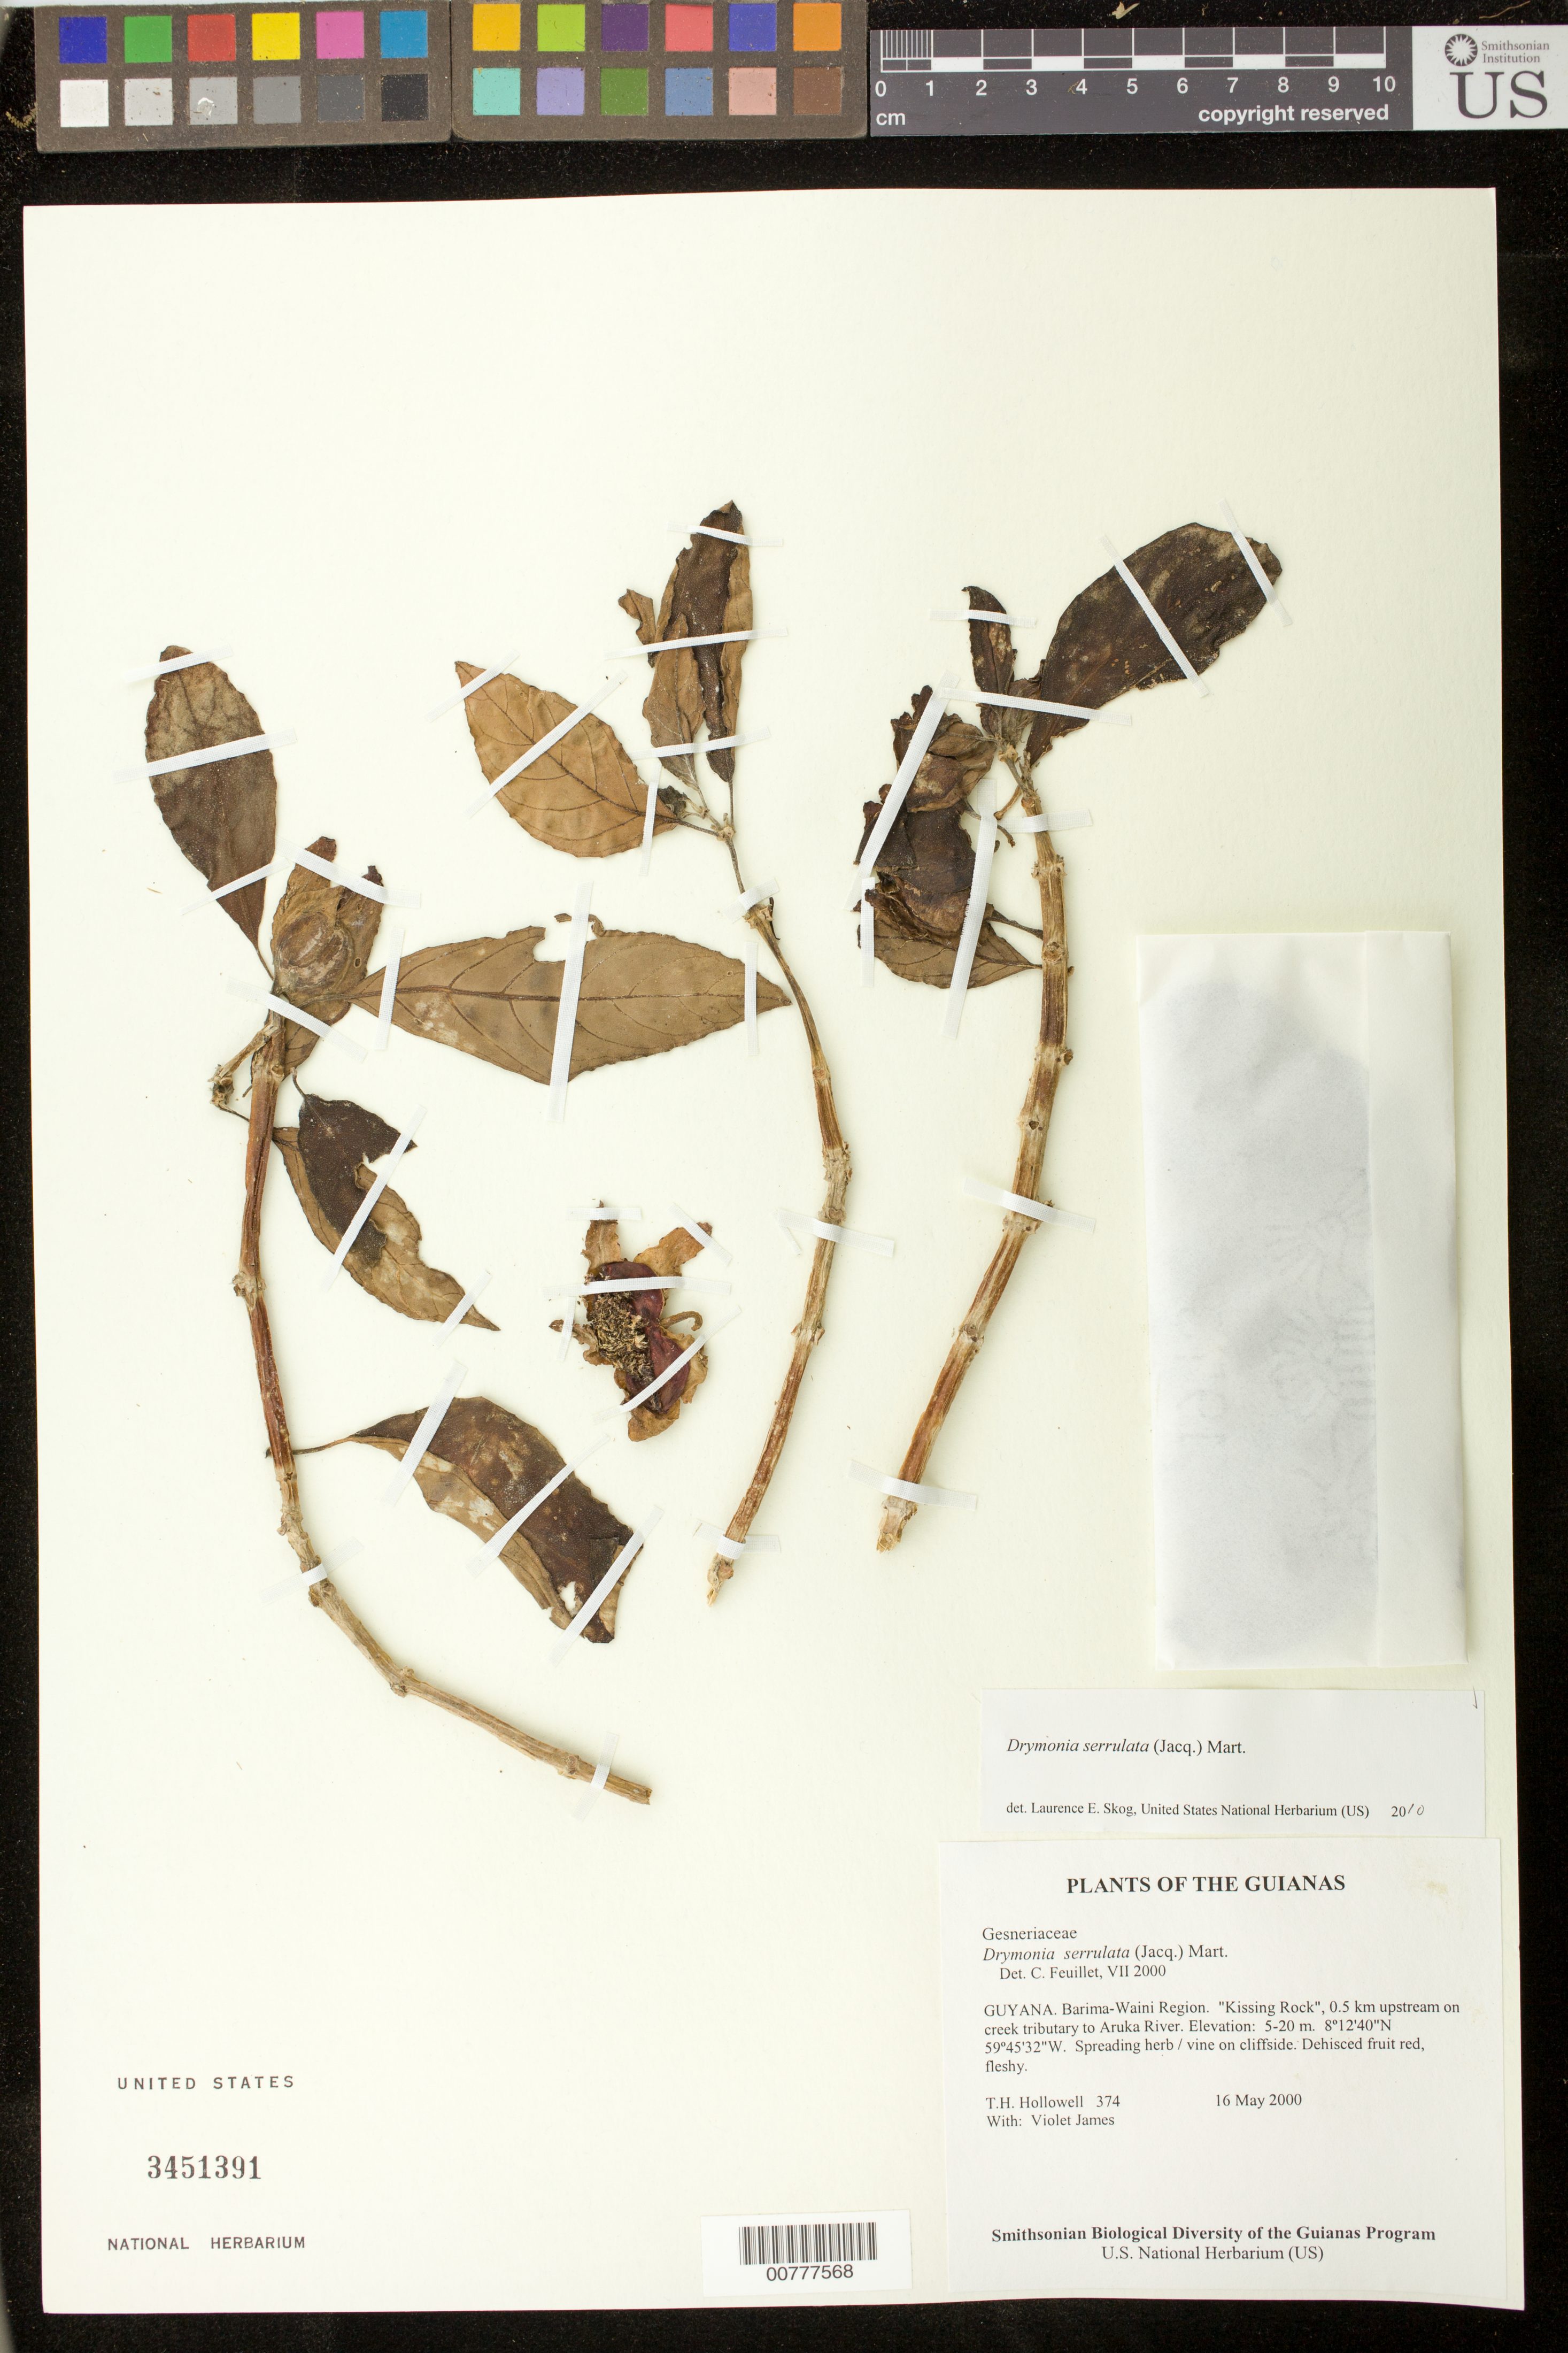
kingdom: Plantae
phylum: Tracheophyta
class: Magnoliopsida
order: Lamiales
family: Gesneriaceae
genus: Drymonia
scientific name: Drymonia serrulata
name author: (Jacq.) Mart.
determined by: Skog, Laurence E.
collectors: T. Hollowell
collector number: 374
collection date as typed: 16 May 2000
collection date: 2000-05-16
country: Guyana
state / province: Barima-Waini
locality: Barima-Waini Region. "Kissing Rock", 0.5 km upstream on creek tributary to Aruka River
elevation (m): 5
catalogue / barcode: US 3451391